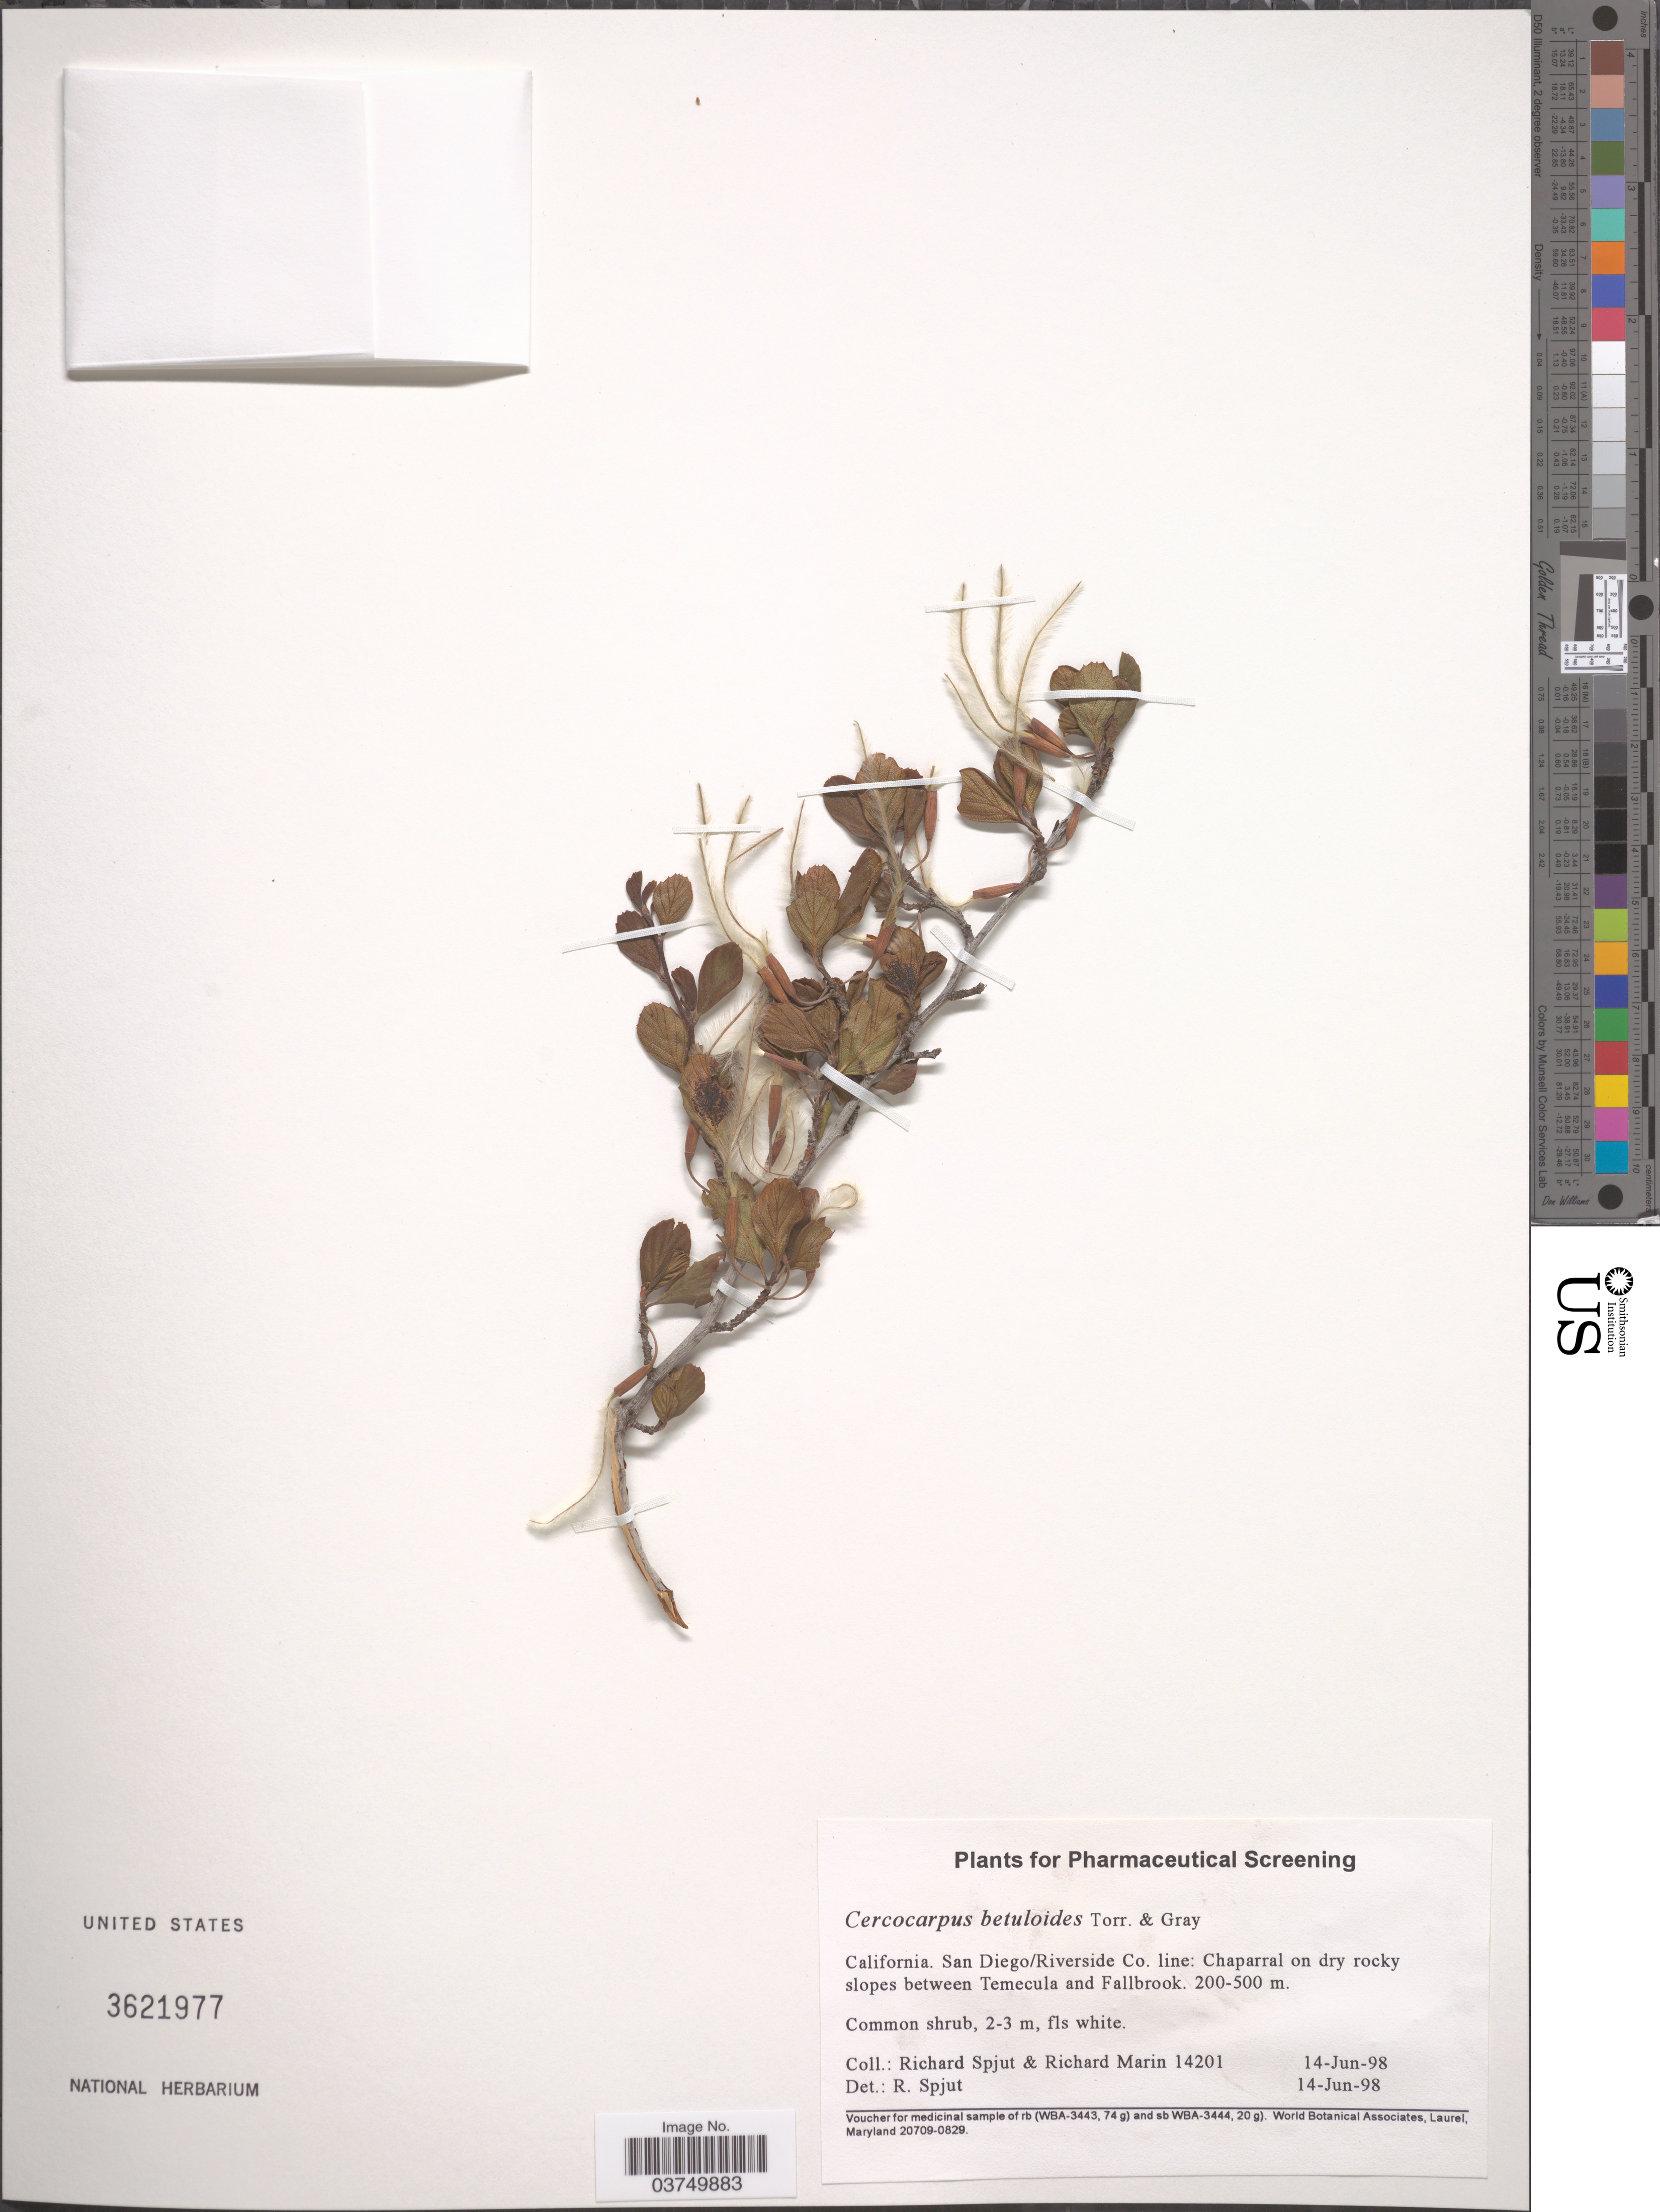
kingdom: Plantae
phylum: Tracheophyta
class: Magnoliopsida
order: Rosales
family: Rosaceae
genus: Cercocarpus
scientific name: Cercocarpus betuloides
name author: Nutt.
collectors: R. Spjut & R. Marin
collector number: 14201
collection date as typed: Transcribed d/m/y: 14/6/98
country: United States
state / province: California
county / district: San Diego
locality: San Diego/Riverside Co. line: Chaparral on dry rocky slopes between Temecula and Fallbrook.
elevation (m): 200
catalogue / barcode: US 3621977